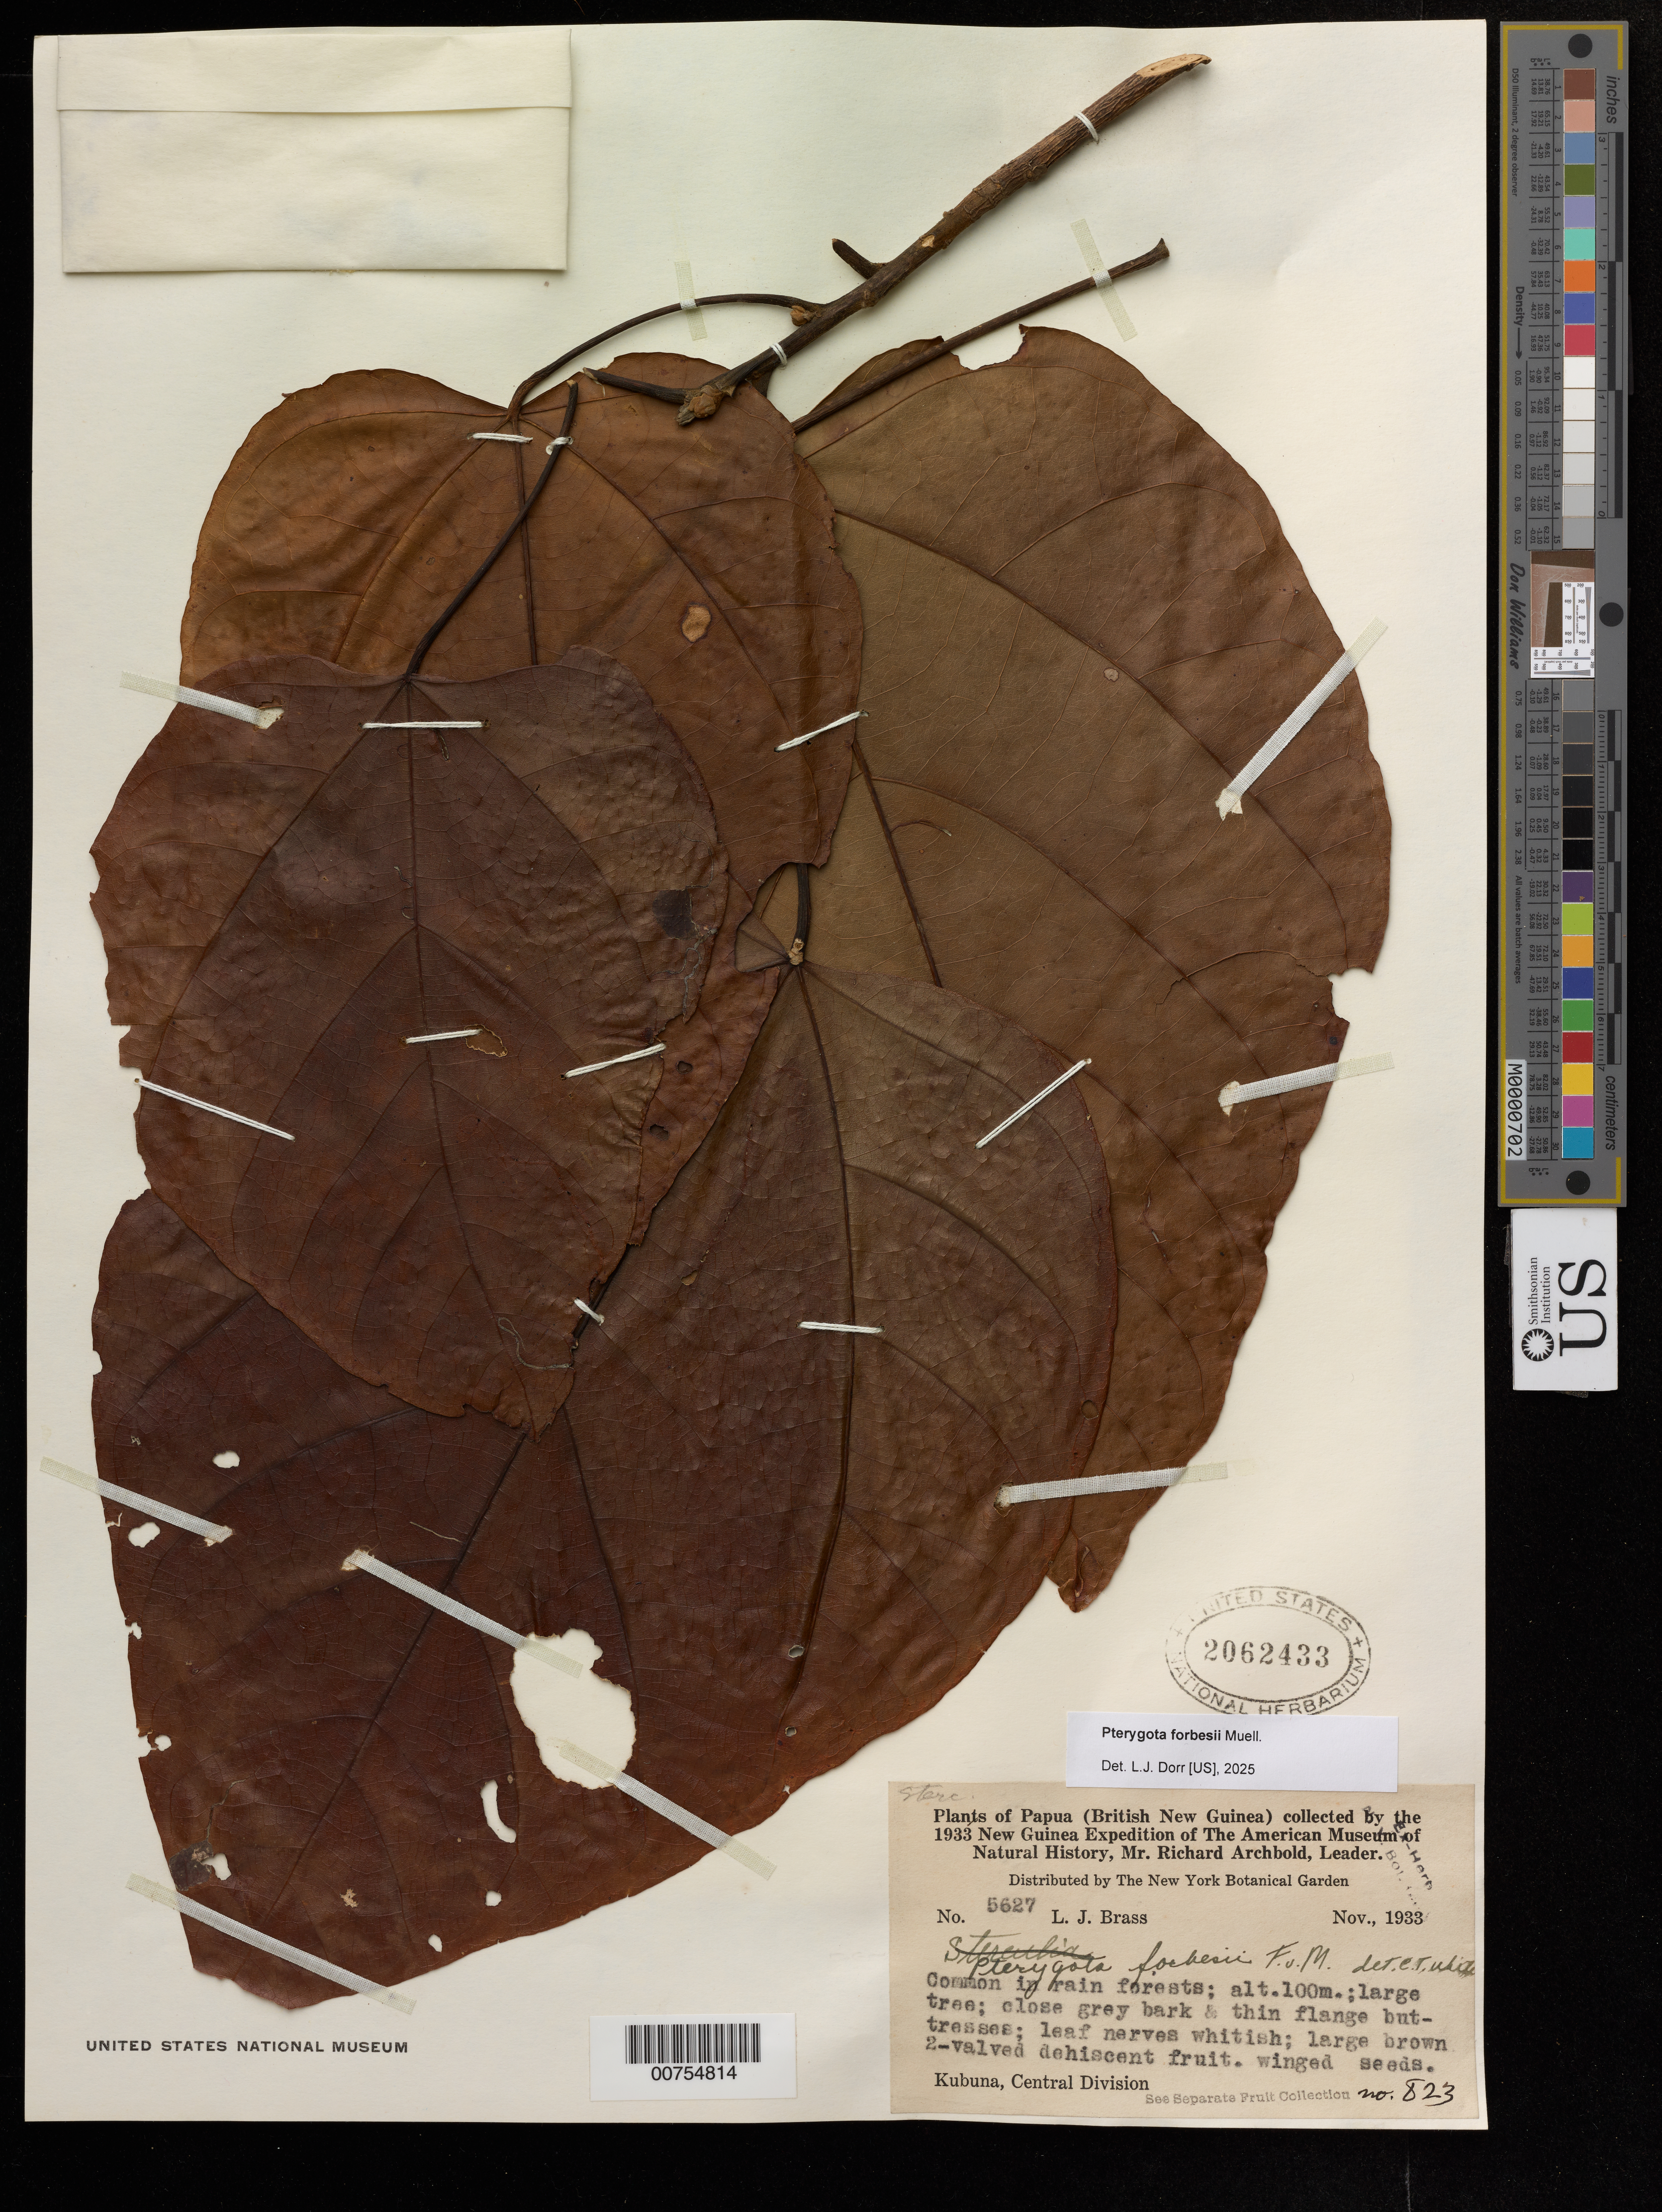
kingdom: Plantae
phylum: Tracheophyta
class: Magnoliopsida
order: Malvales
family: Malvaceae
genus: Pterygota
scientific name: Pterygota forbesii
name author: F. Muell.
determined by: Dorr, L. J., (BOT), Smithsonian Institution - National Museum of Natural History (UNITED STATES)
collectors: L. J. Brass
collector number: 5627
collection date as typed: Nov 1933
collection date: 1933-11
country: Papua New Guinea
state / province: Central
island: New Guinea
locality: Kubuna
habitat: Rain forest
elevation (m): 100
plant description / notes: SEE FRUIT COLLECTION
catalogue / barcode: US 2062433